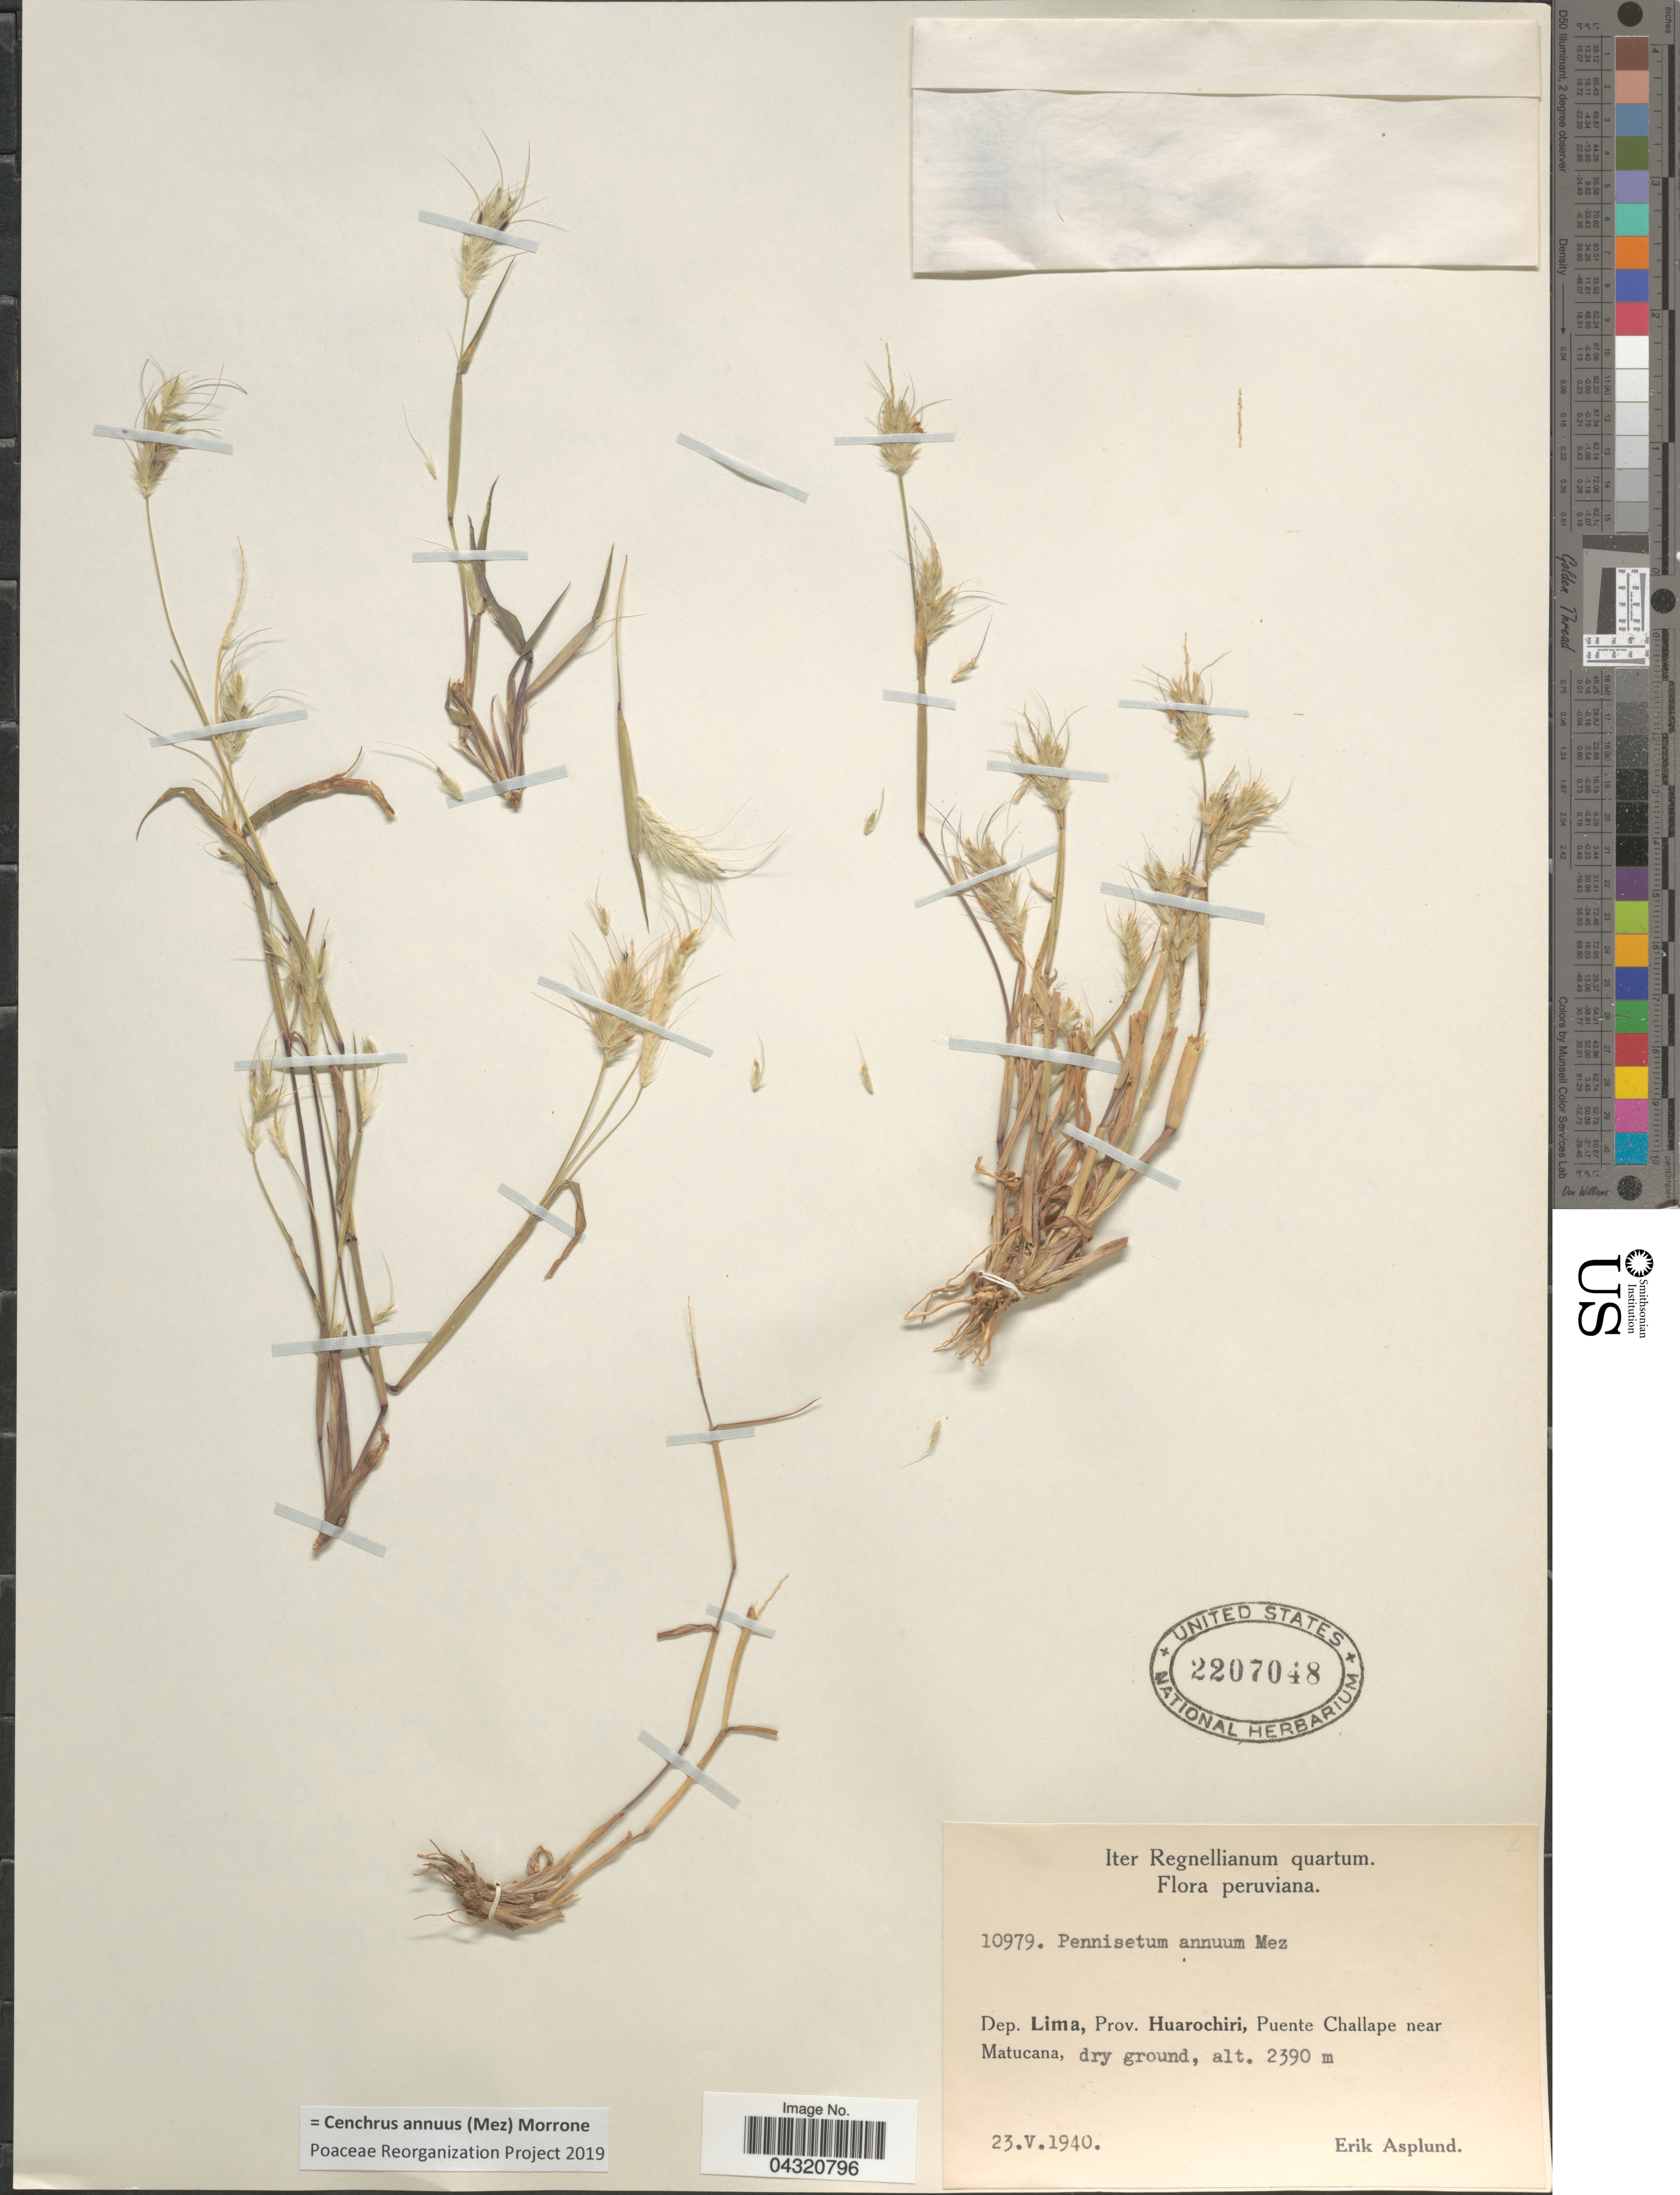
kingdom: Plantae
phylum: Tracheophyta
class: Liliopsida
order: Poales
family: Poaceae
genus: Cenchrus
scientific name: Cenchrus annuus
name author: (Mez) Morrone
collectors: E. Asplund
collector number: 10979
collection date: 1940-05-23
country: Peru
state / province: Lima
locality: Iter Regnellianum quartum. Dep. Lima, Prov. Huarochiri, Puente Challape near Matucana.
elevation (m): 2390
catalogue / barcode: US 2207048